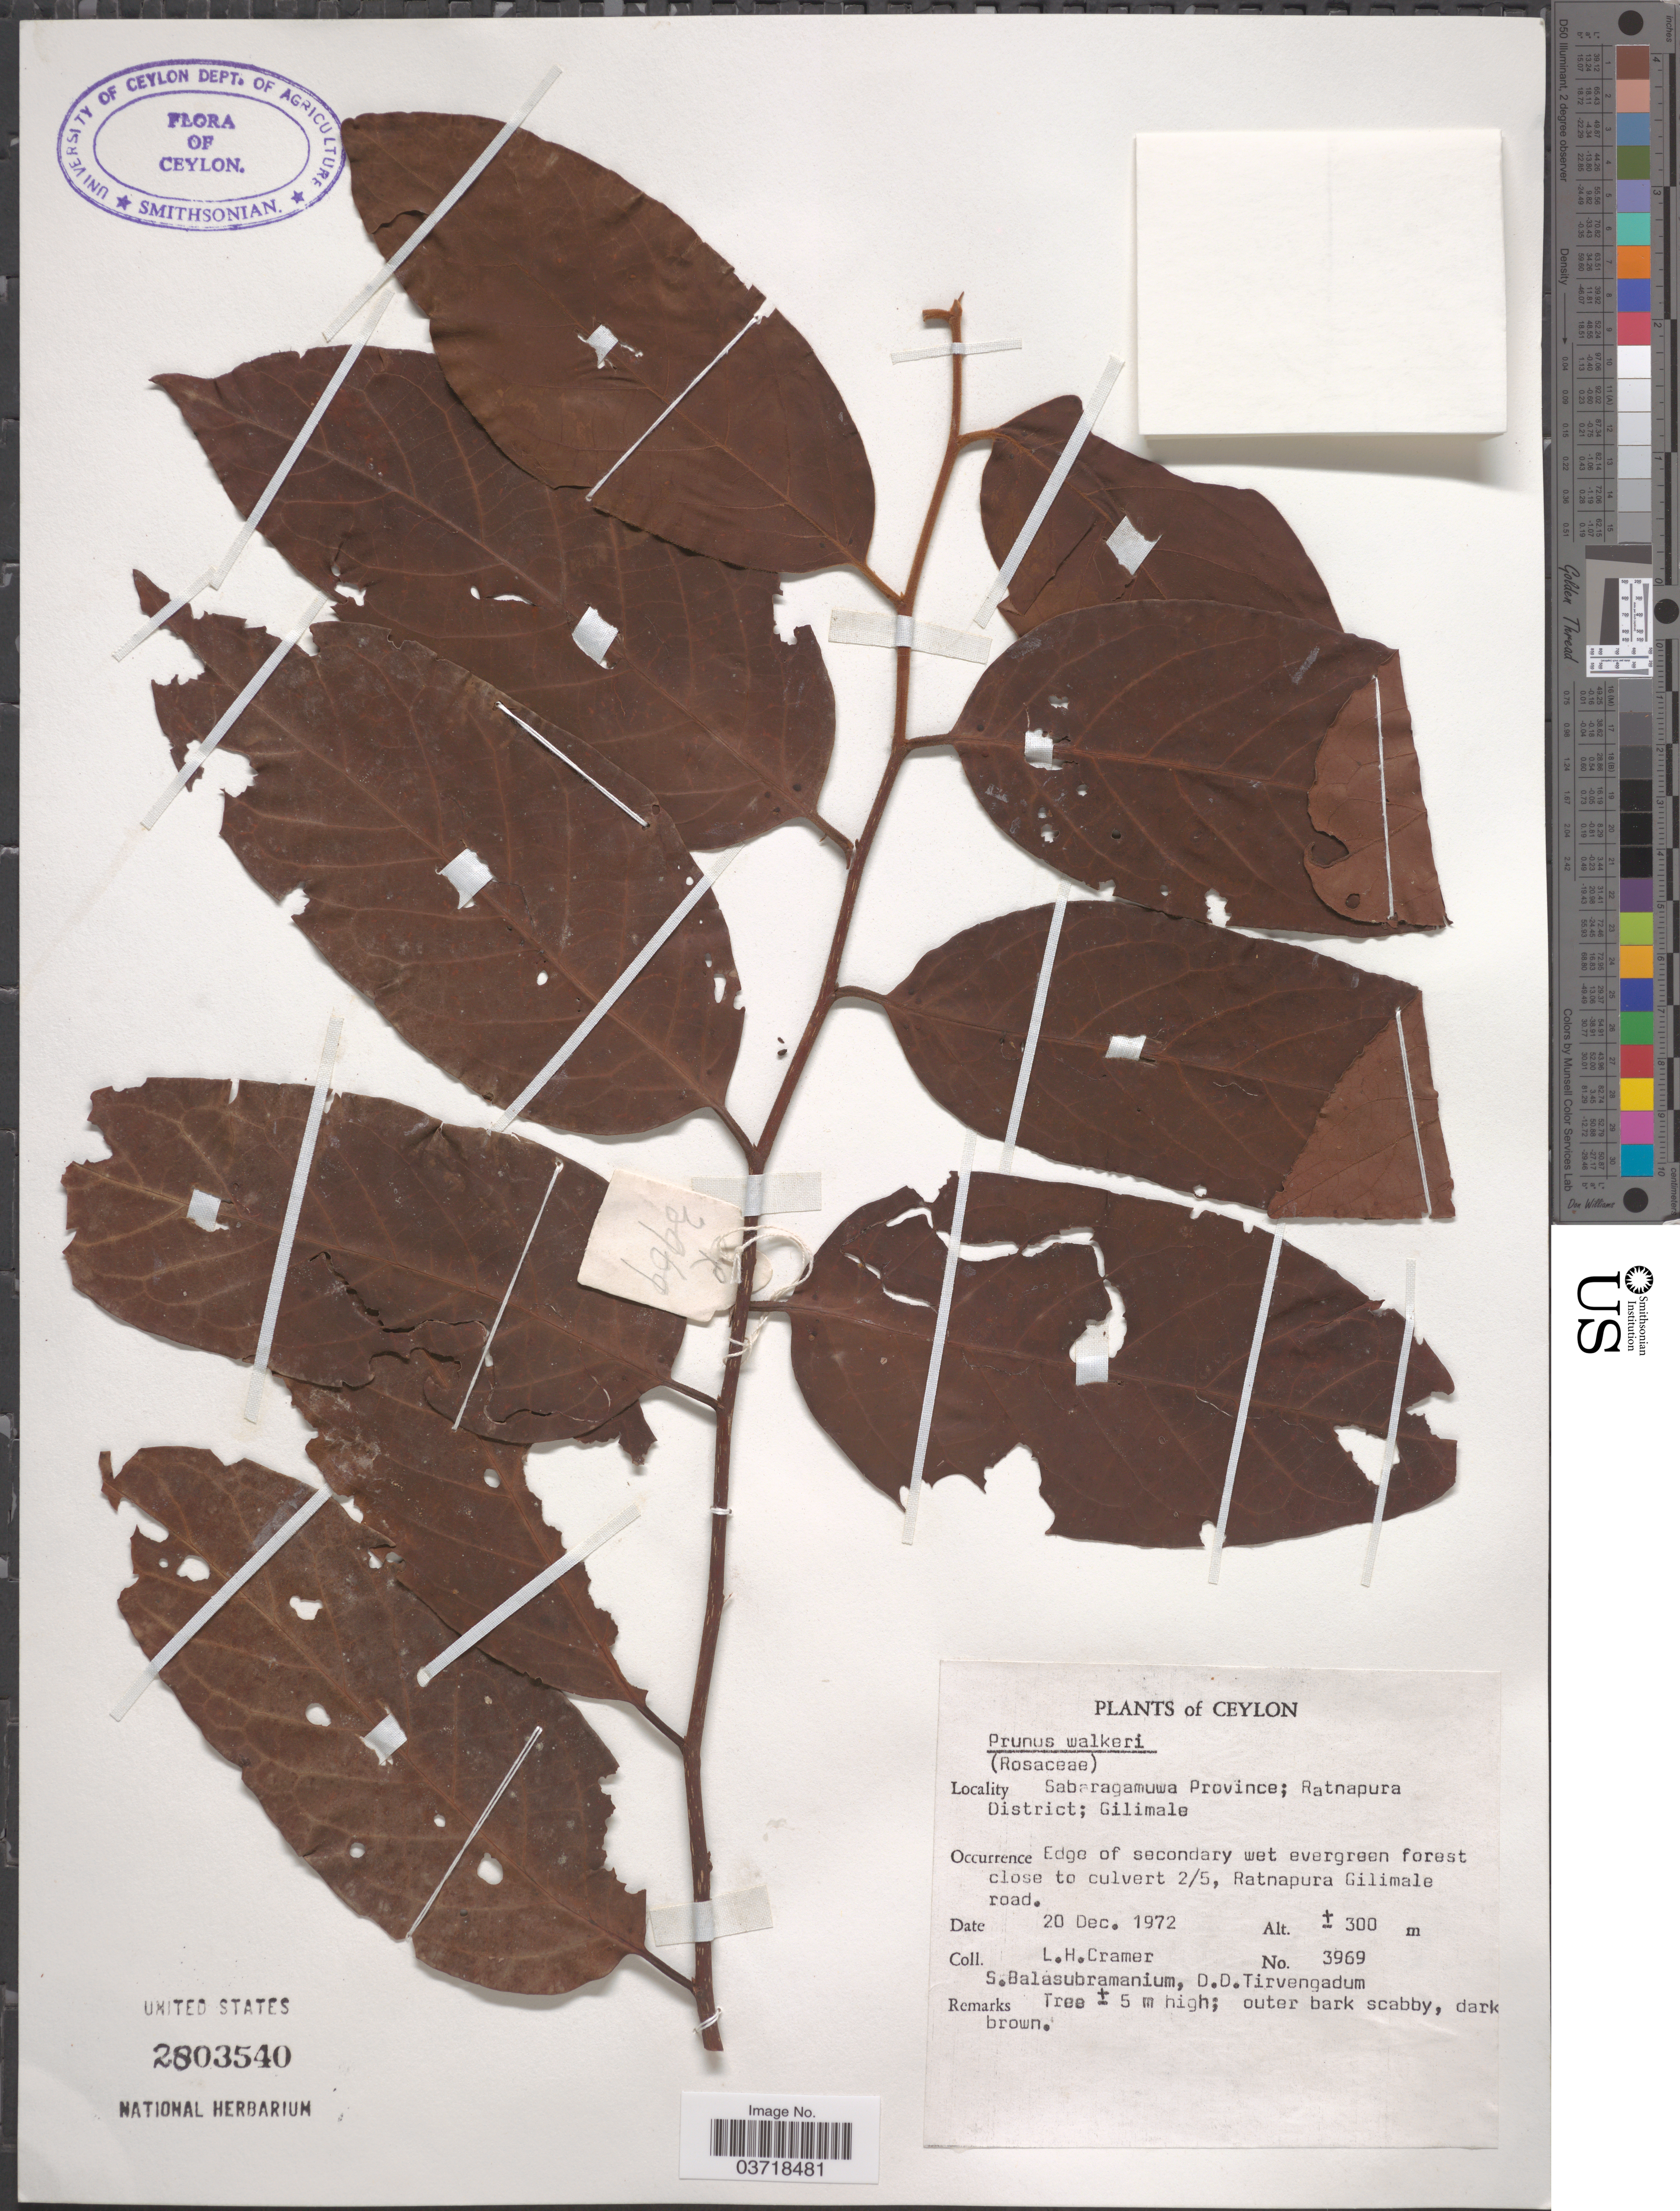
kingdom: Plantae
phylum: Tracheophyta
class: Magnoliopsida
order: Rosales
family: Rosaceae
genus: Prunus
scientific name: Prunus walkeri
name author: (Wight) Kalkman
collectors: L. H. Cramer, S. Balasubramanium & D. Tirvengadum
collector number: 3969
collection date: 1972-12-20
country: Sri Lanka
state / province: Sabaragamuwa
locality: Ceylon. Ratnapura District; Gilimale. Edge of secondary wet evergreen forest close to culvert 2/5, Ratnapura Gilimale road.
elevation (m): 300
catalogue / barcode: US 2803540